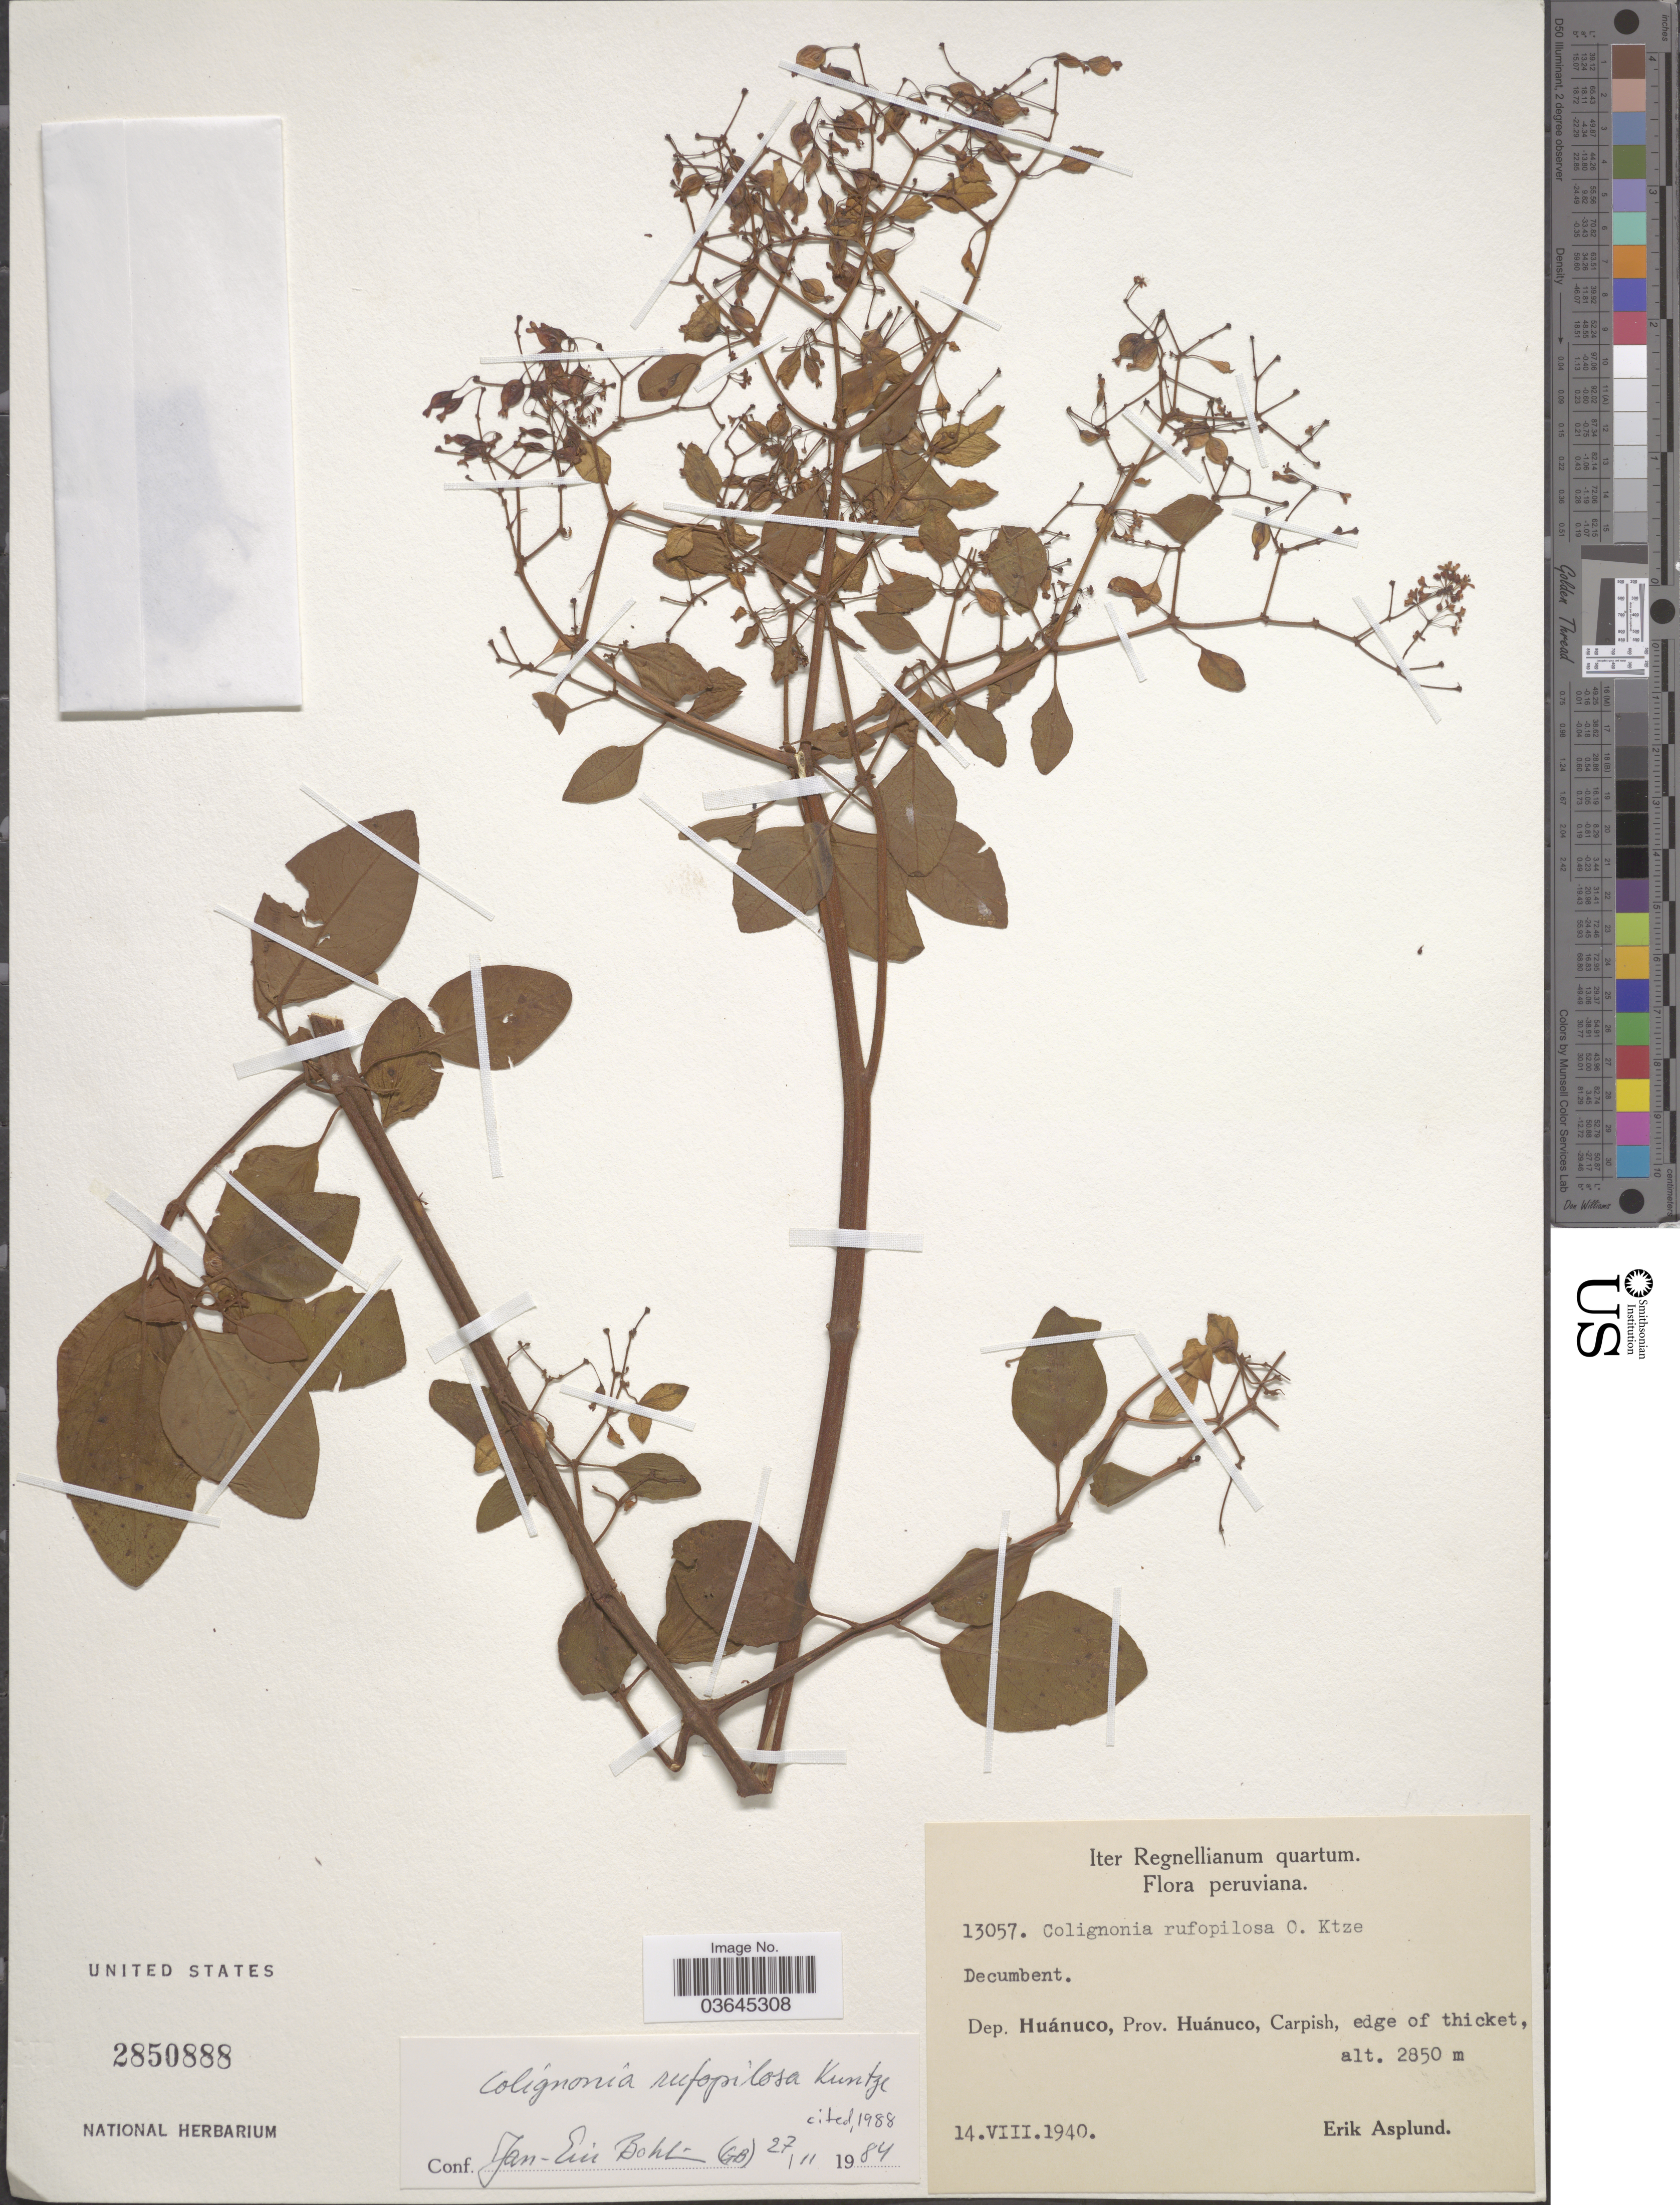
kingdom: Plantae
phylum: Tracheophyta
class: Magnoliopsida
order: Caryophyllales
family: Nyctaginaceae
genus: Colignonia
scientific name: Colignonia rufopilosa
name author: Kuntze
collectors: E. Asplund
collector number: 13057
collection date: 1940-08-14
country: Peru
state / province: Huánuco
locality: Dep. Huánuco, Prov. Huánuco, Carpish.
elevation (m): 2850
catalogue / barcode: US 2850888